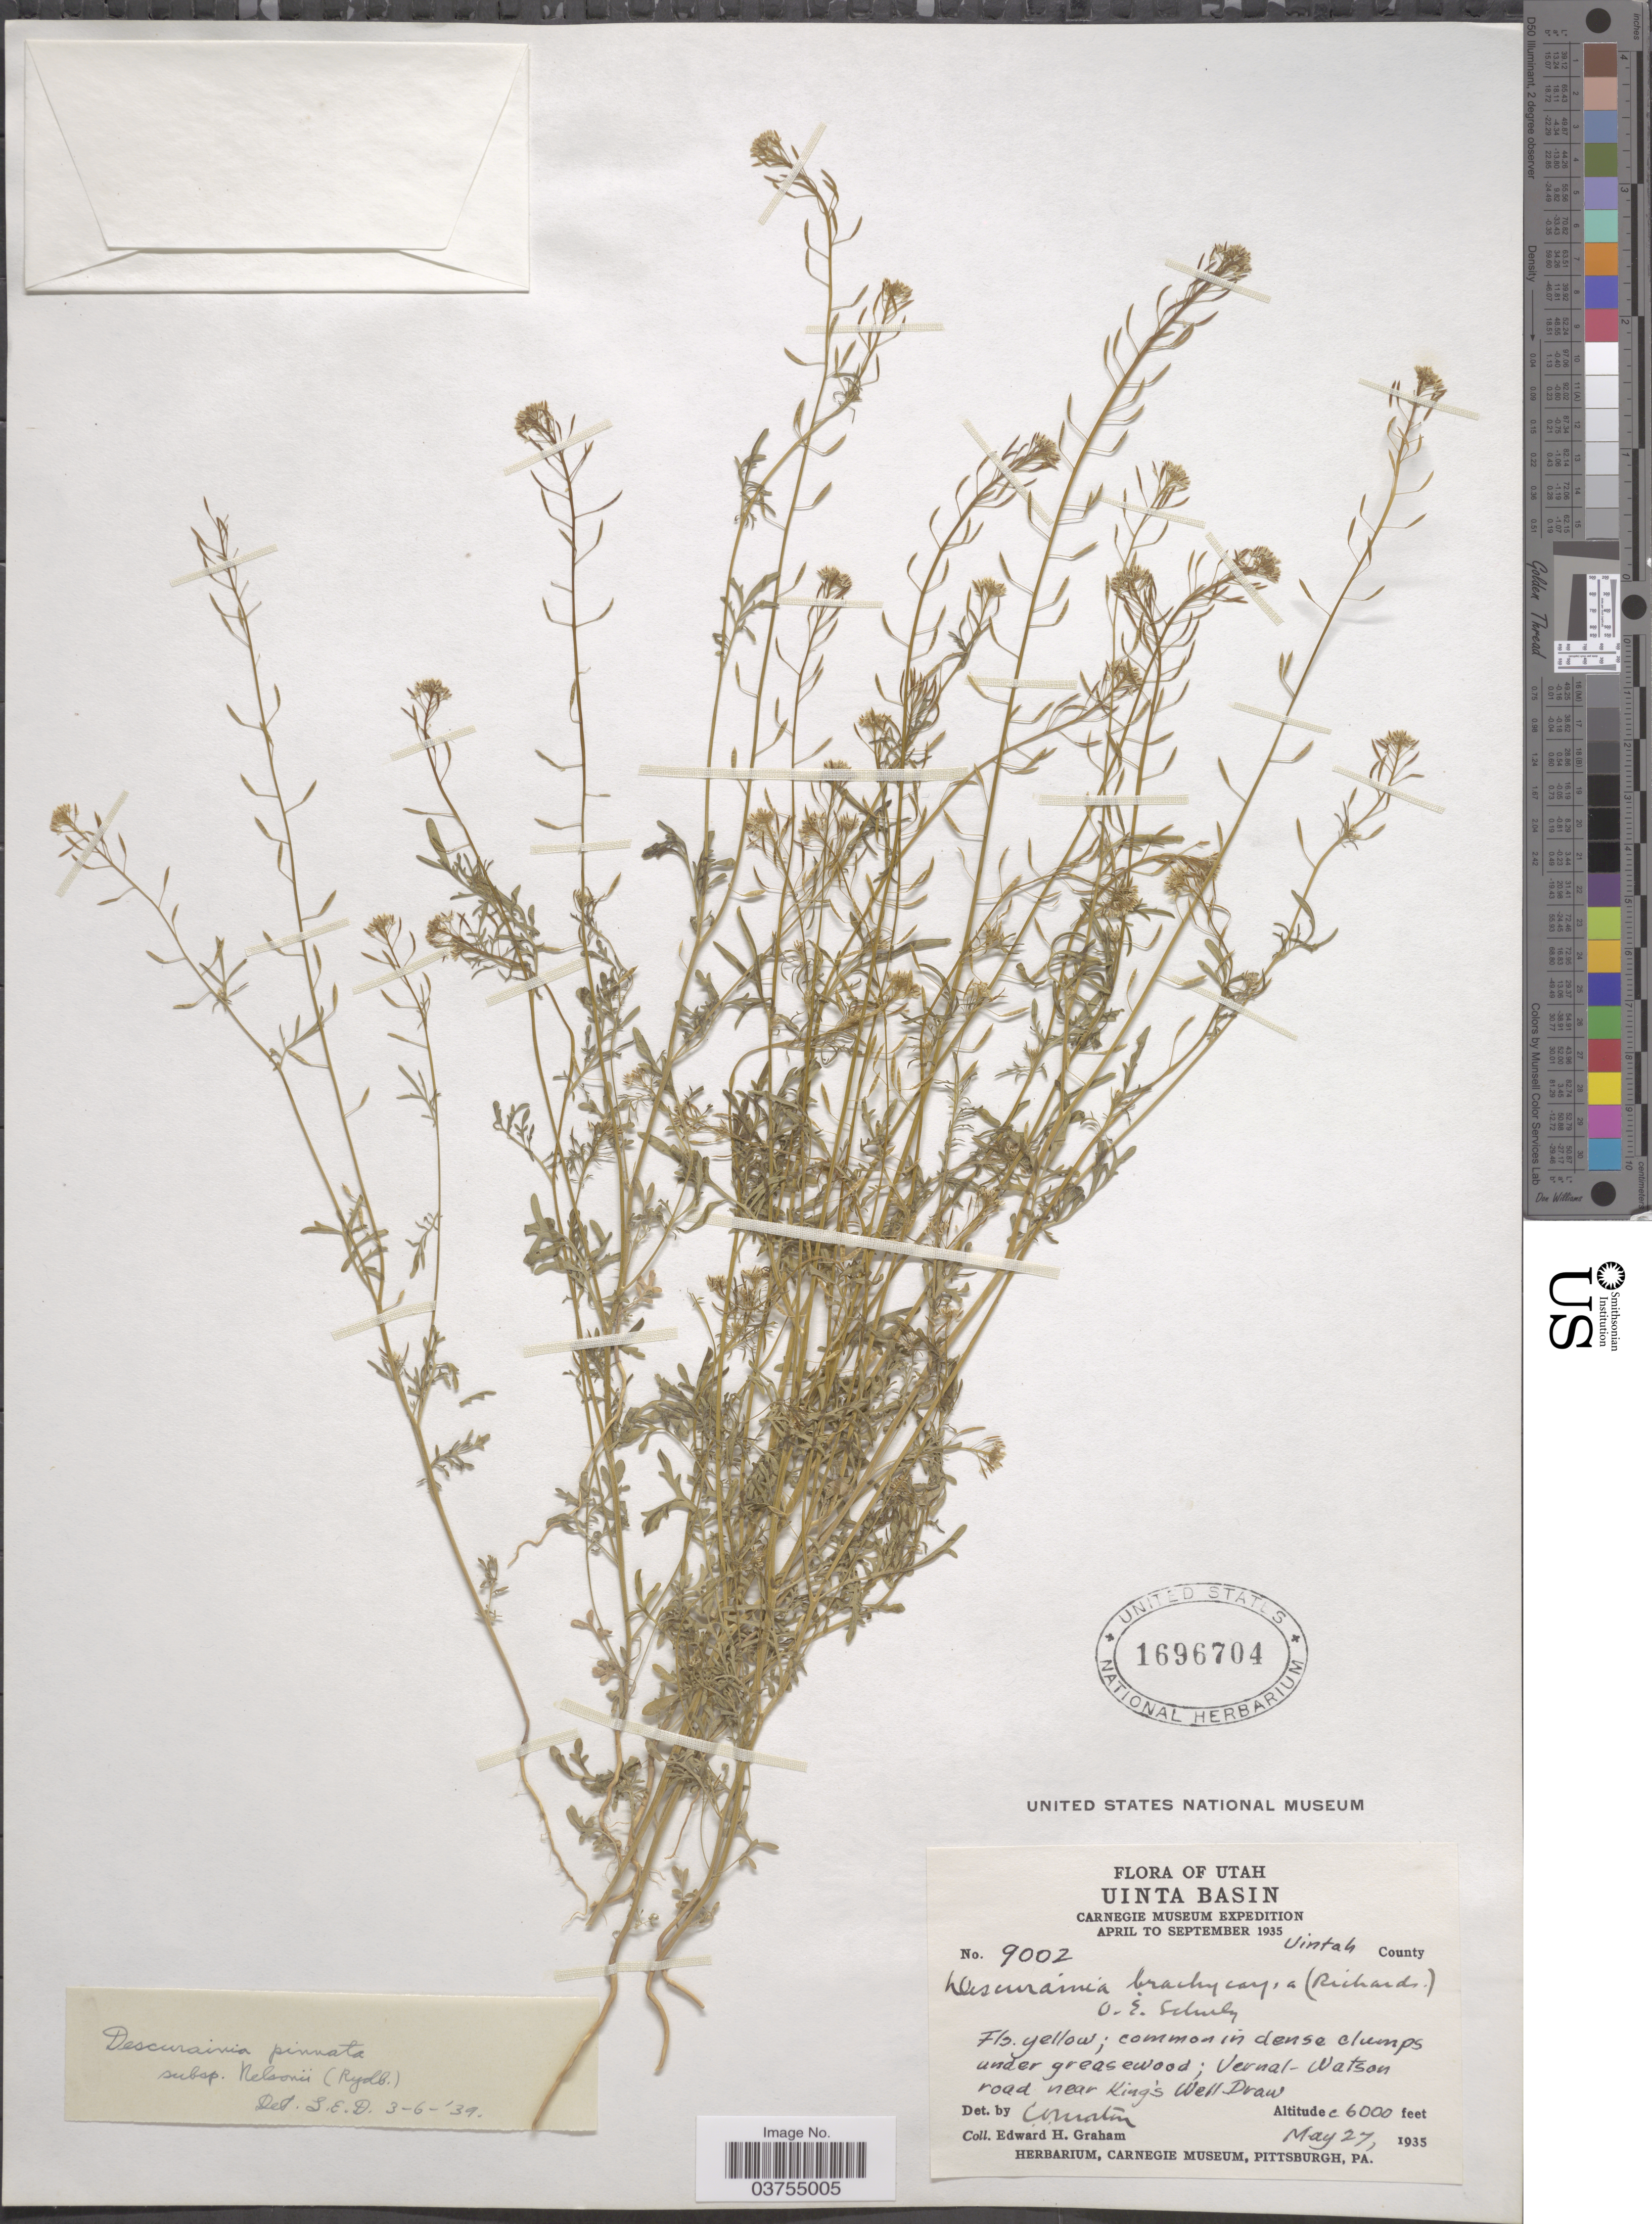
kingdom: Plantae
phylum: Tracheophyta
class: Magnoliopsida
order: Brassicales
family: Brassicaceae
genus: Descurainia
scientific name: Descurainia pinnata subsp. nelsonii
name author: (Rydb.) M. Peck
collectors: E. H. Graham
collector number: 9002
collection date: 1935-05-27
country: United States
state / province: Utah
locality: Uinta Basin. Uintah County. Vernal-Watson road near King's Well-Draw.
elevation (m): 1829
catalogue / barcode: US 1696704